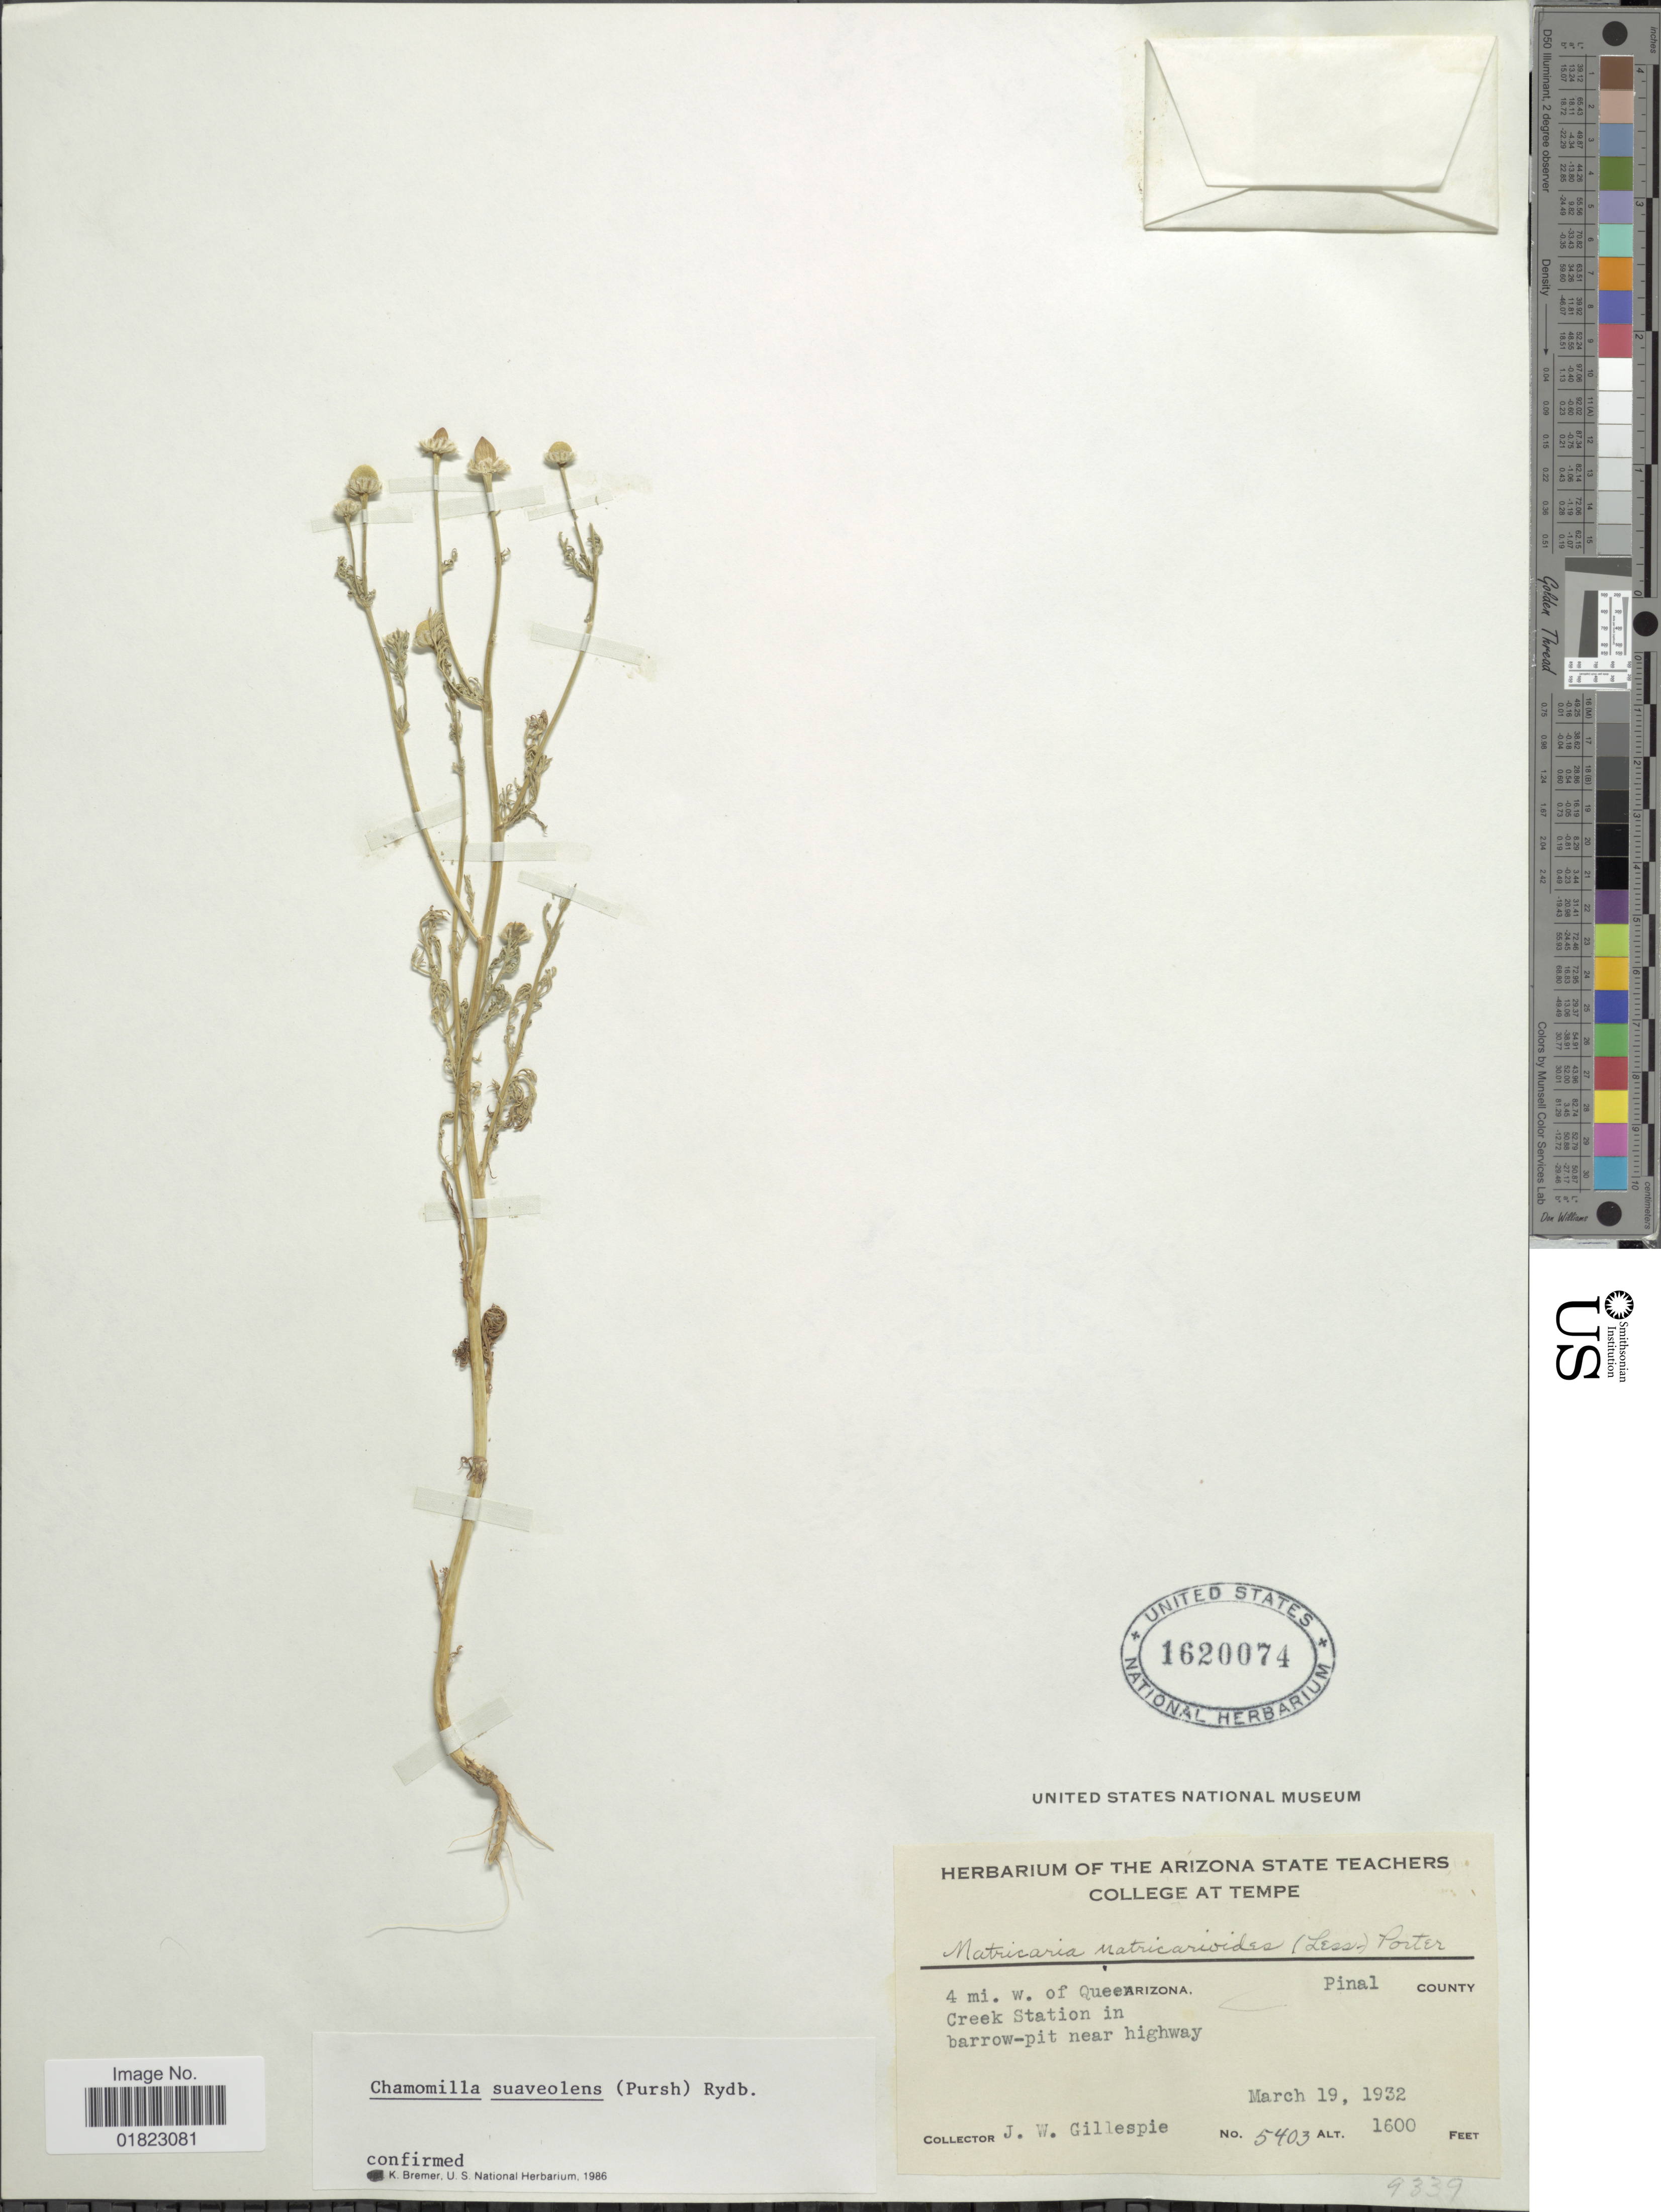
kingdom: Plantae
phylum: Tracheophyta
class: Magnoliopsida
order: Asterales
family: Asteraceae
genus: Matricaria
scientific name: Matricaria matricarioides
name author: (Less.) Porter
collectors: J. W. Gillespie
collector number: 5403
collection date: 1932-03-19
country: United States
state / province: Arizona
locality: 4 mi. W. of Queen Arizona. Creek Station in barrow - pit near highway. Pinal Country.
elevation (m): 488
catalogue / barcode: US 1620074